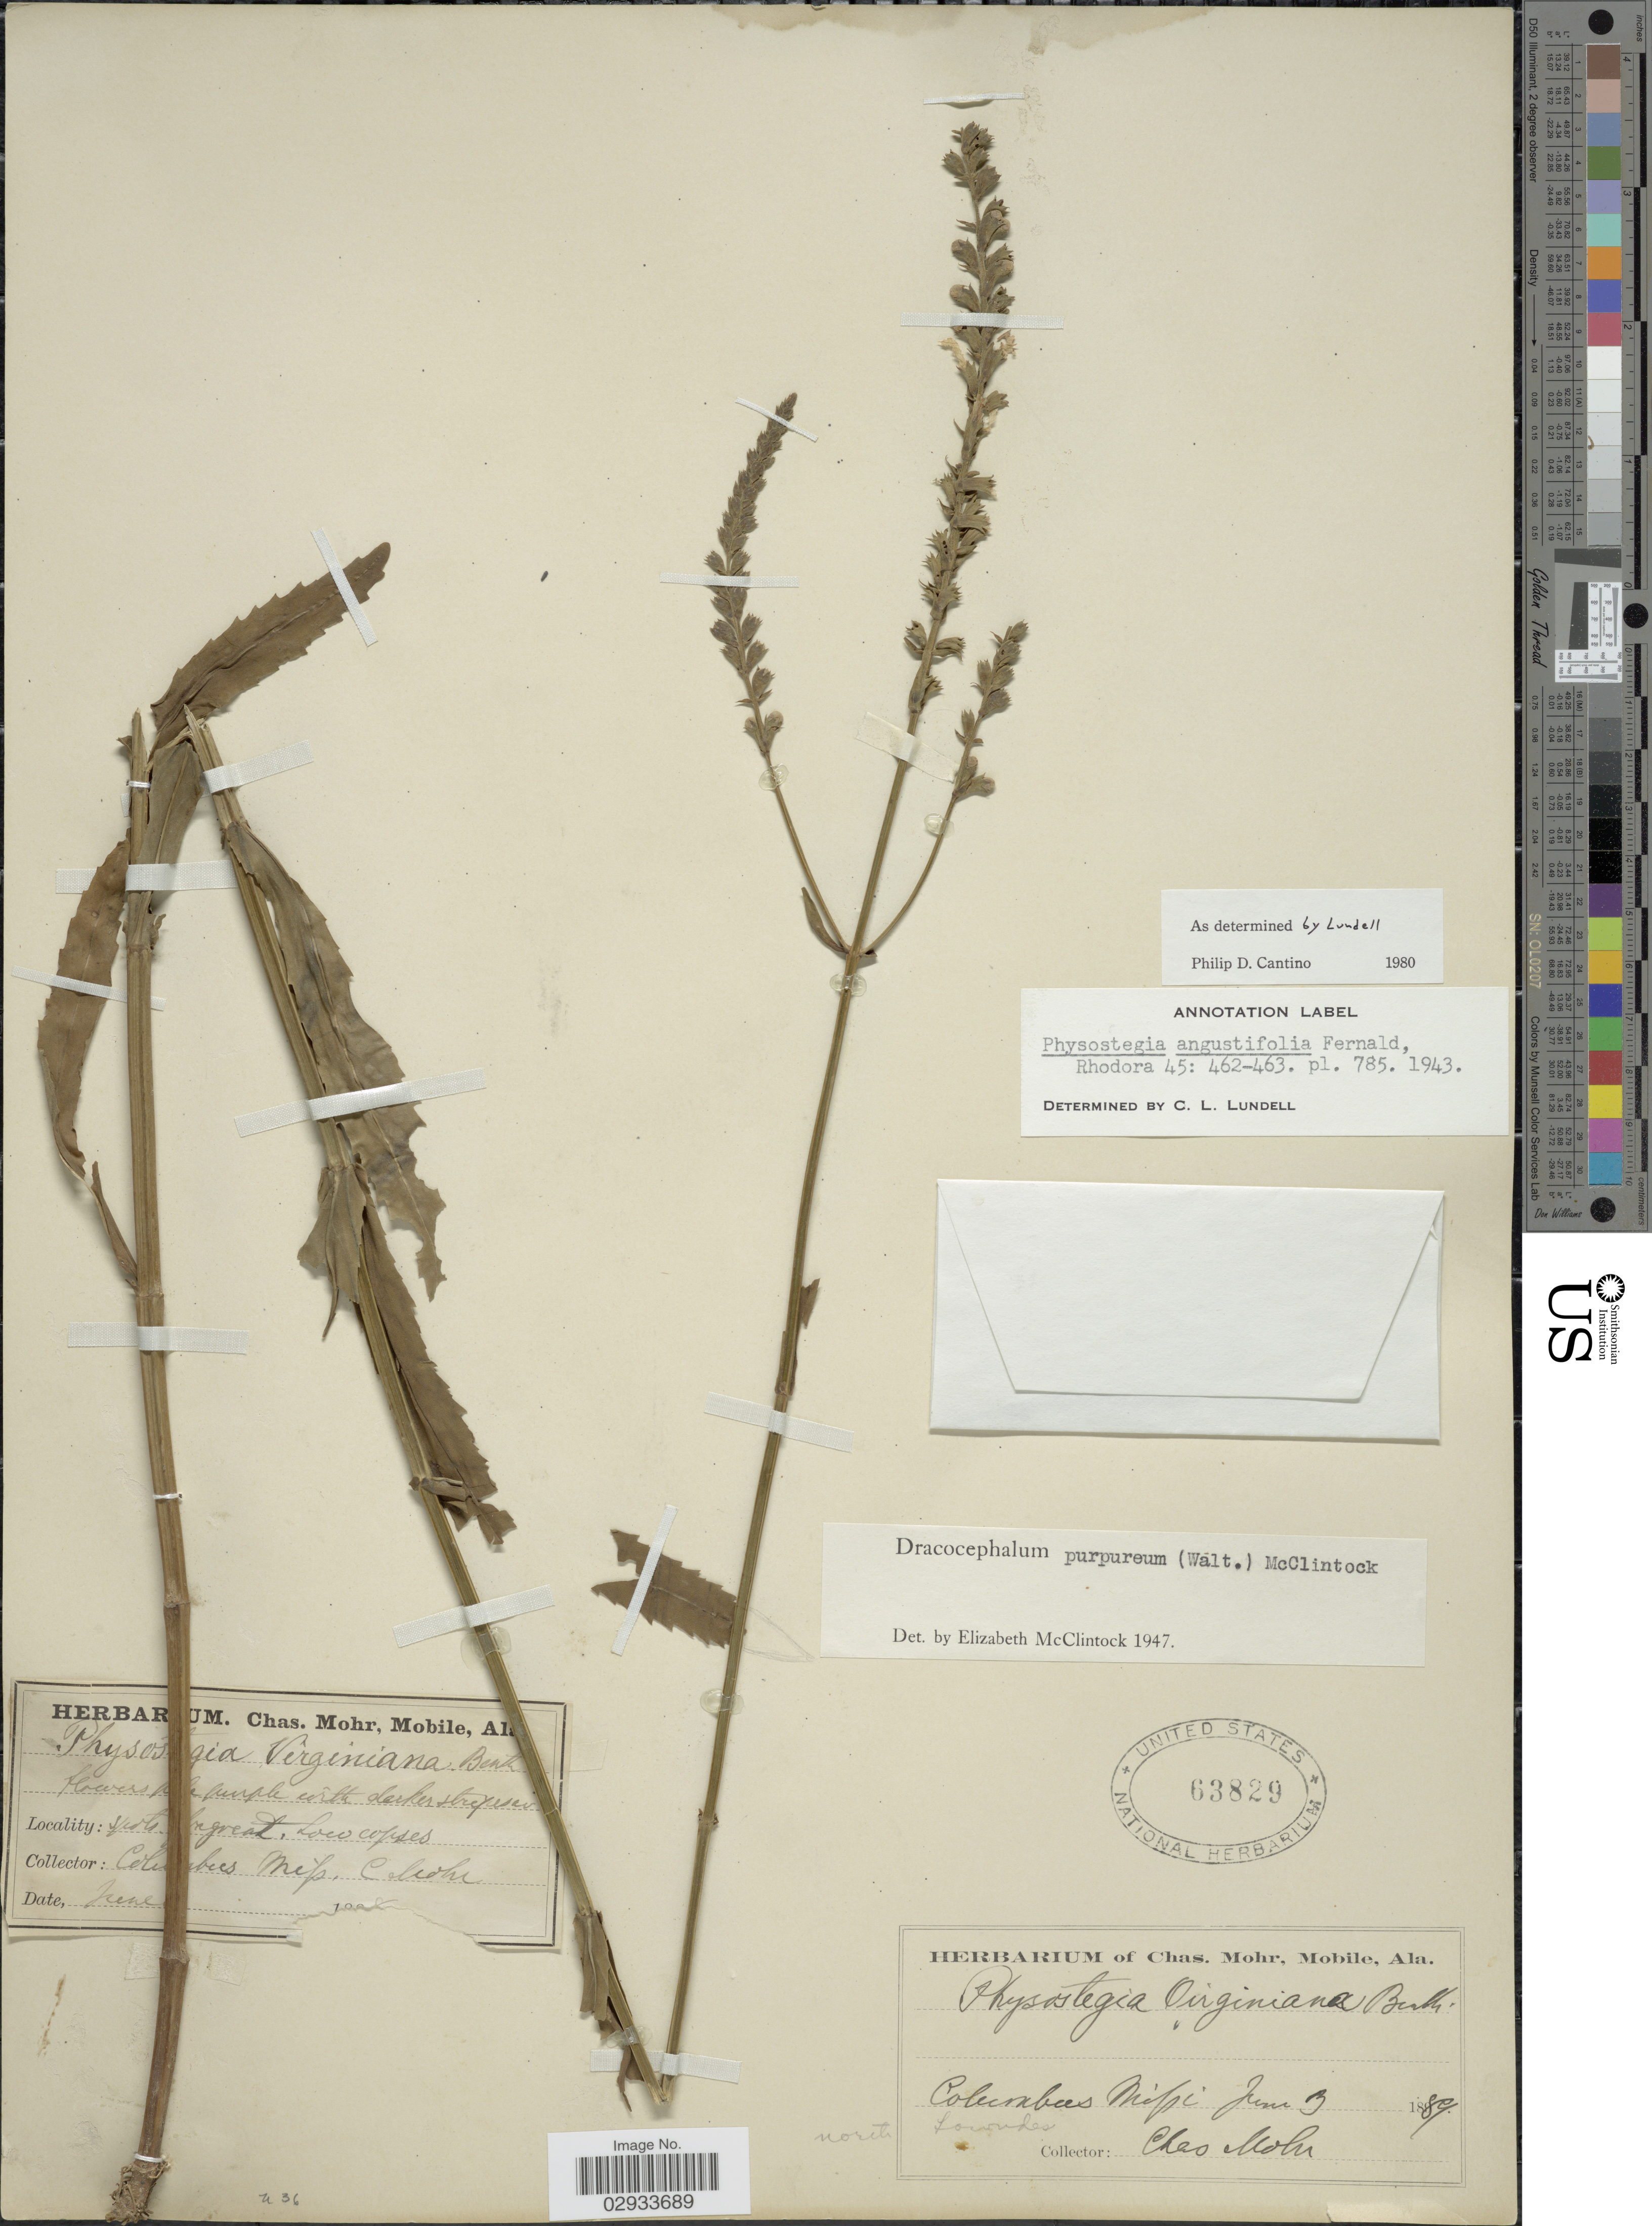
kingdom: Plantae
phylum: Tracheophyta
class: Magnoliopsida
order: Lamiales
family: Lamiaceae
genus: Physostegia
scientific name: Physostegia angustifolia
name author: Fernald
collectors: Mohr, C. T. (herbarium)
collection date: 1889-06-03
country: United States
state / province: Mississippi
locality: Columbus, Miss.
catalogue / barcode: US 63829